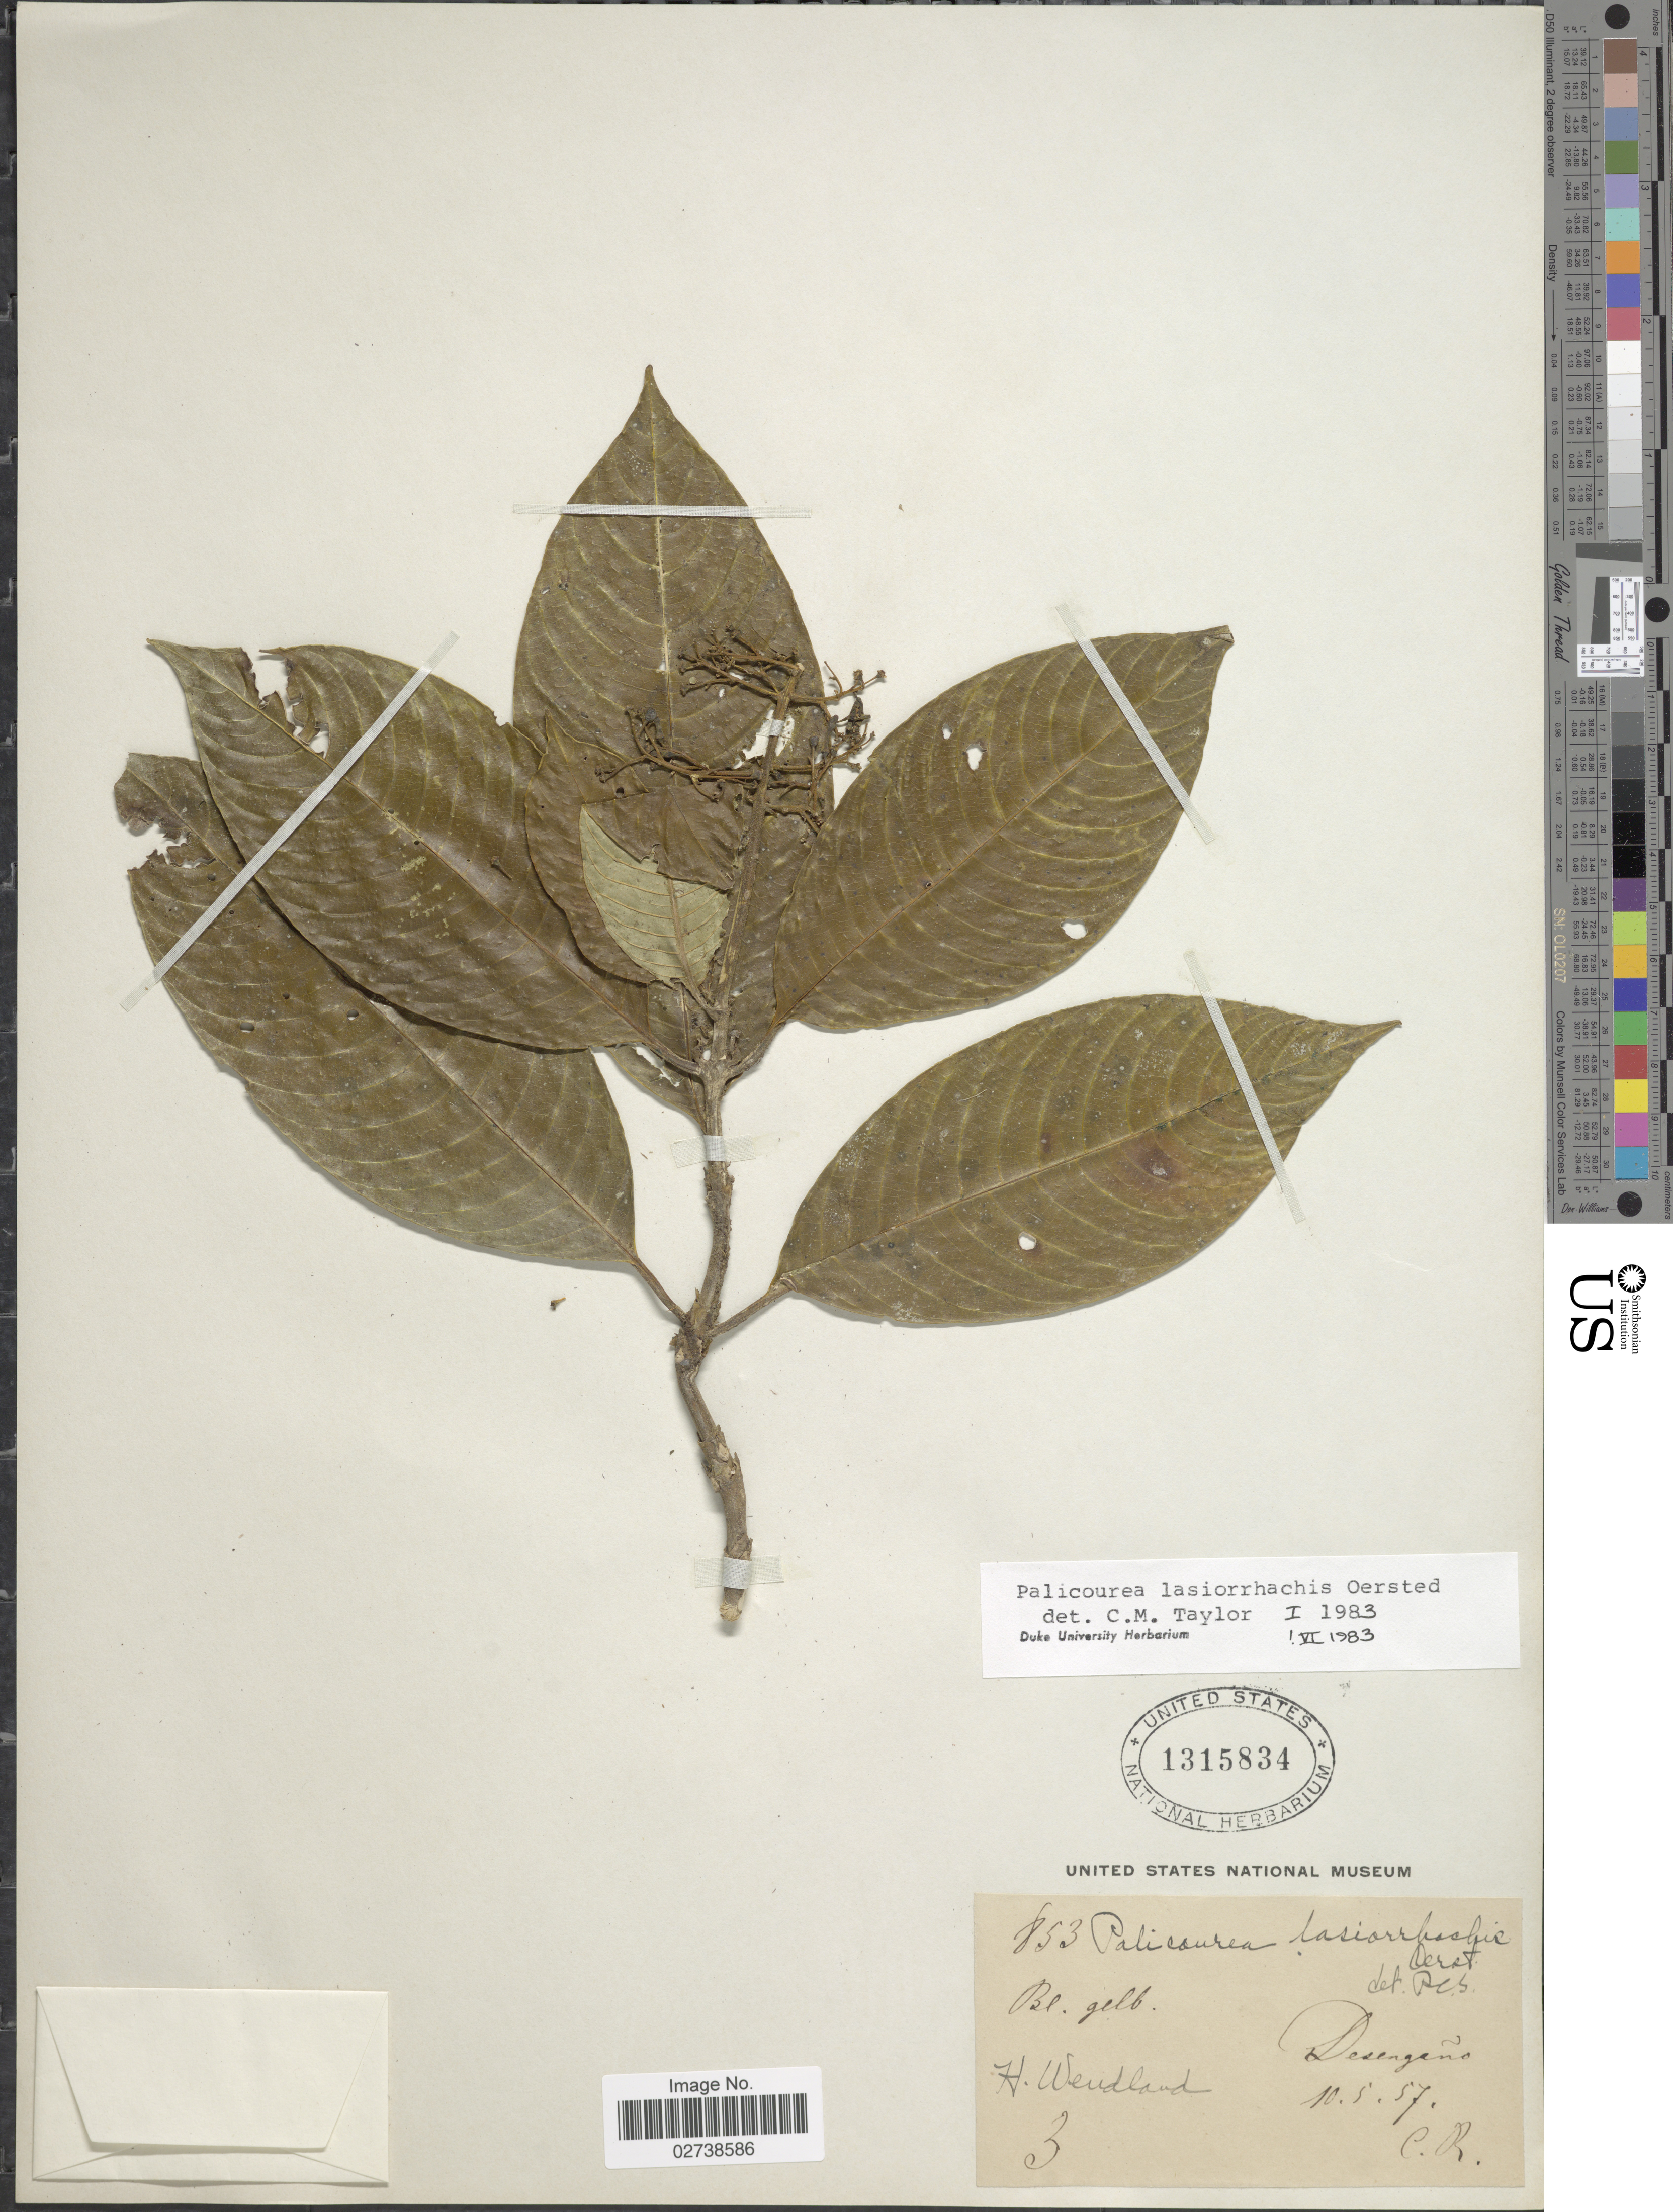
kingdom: Plantae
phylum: Tracheophyta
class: Magnoliopsida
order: Gentianales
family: Rubiaceae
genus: Palicourea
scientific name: Palicourea lasiorrhachis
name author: Oerst.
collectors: H. A. Wendland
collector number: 853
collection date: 1857-05-10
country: Costa Rica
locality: Desengaño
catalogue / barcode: US 1315834